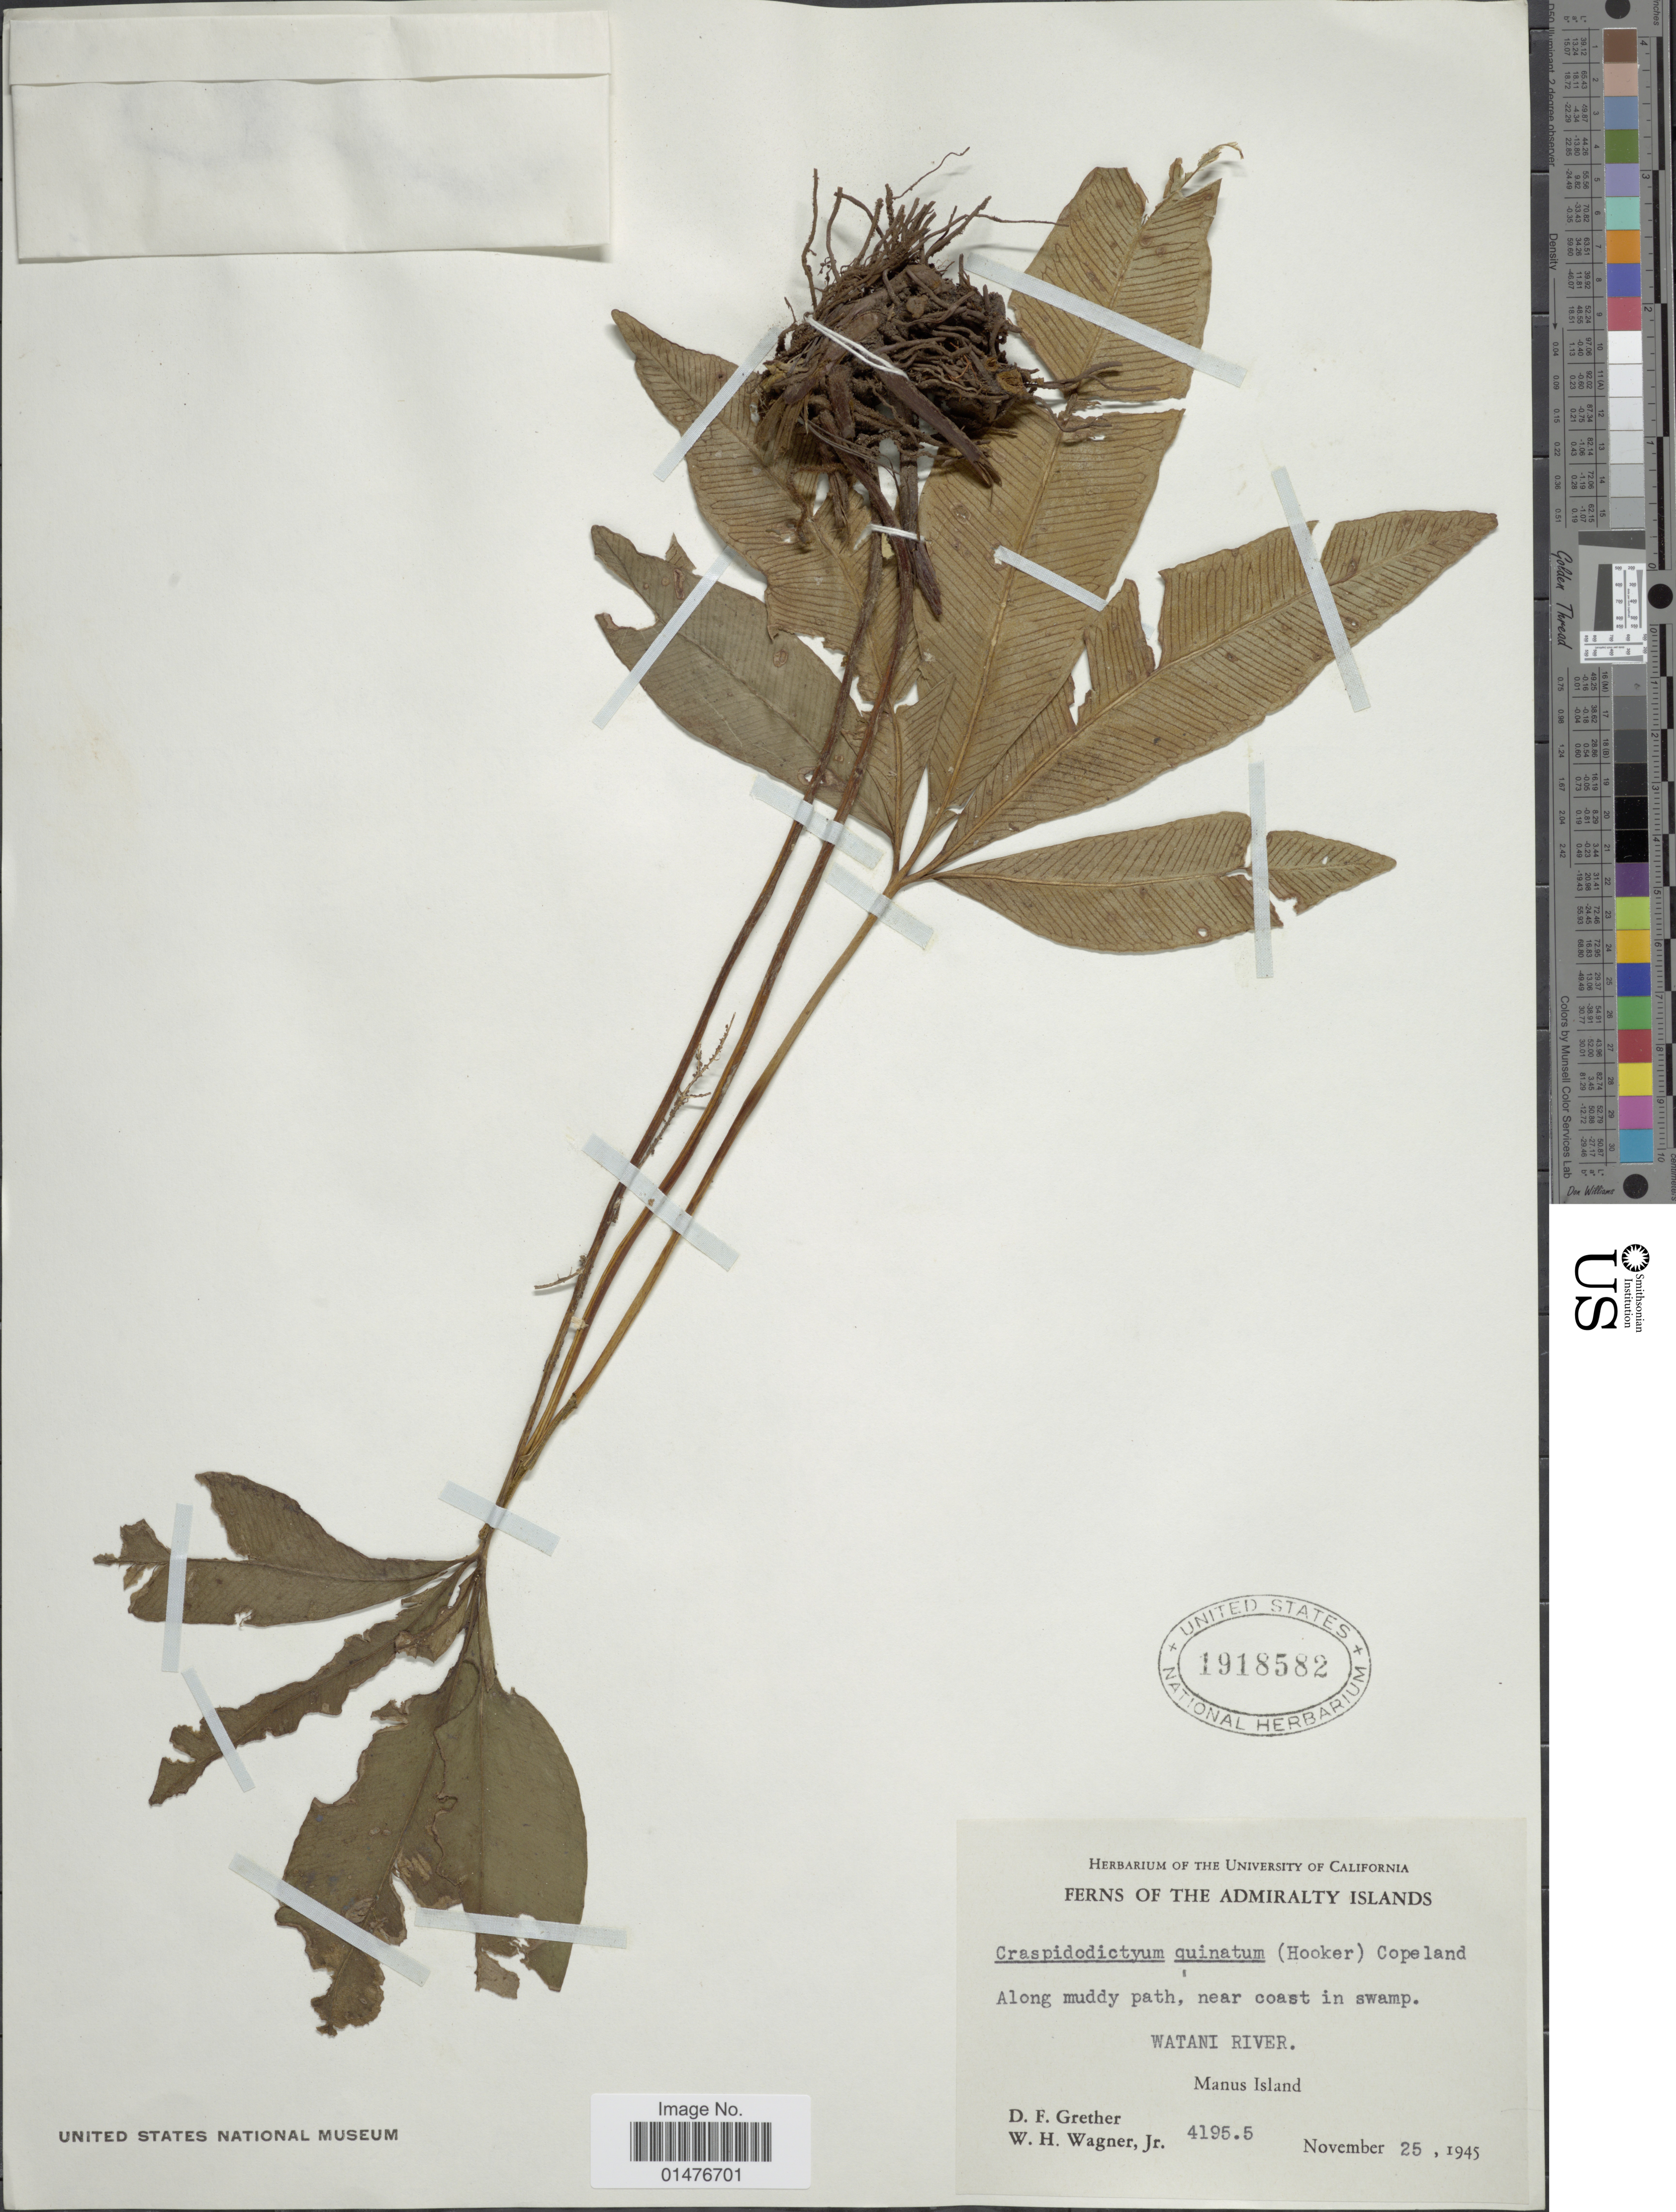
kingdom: Plantae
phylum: Tracheophyta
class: Polypodiopsida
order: Polypodiales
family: Pteridaceae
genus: Syngramma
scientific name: Syngramma quinata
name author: (Hook.) Carruth.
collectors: D. F. Grether & W. H. Wagner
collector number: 41955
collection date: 1945-11-25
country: Papua New Guinea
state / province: Manus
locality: Admiralty Islands, Along muddy path, near coast in swamp, Watani River, Manus Island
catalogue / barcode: US 1918582